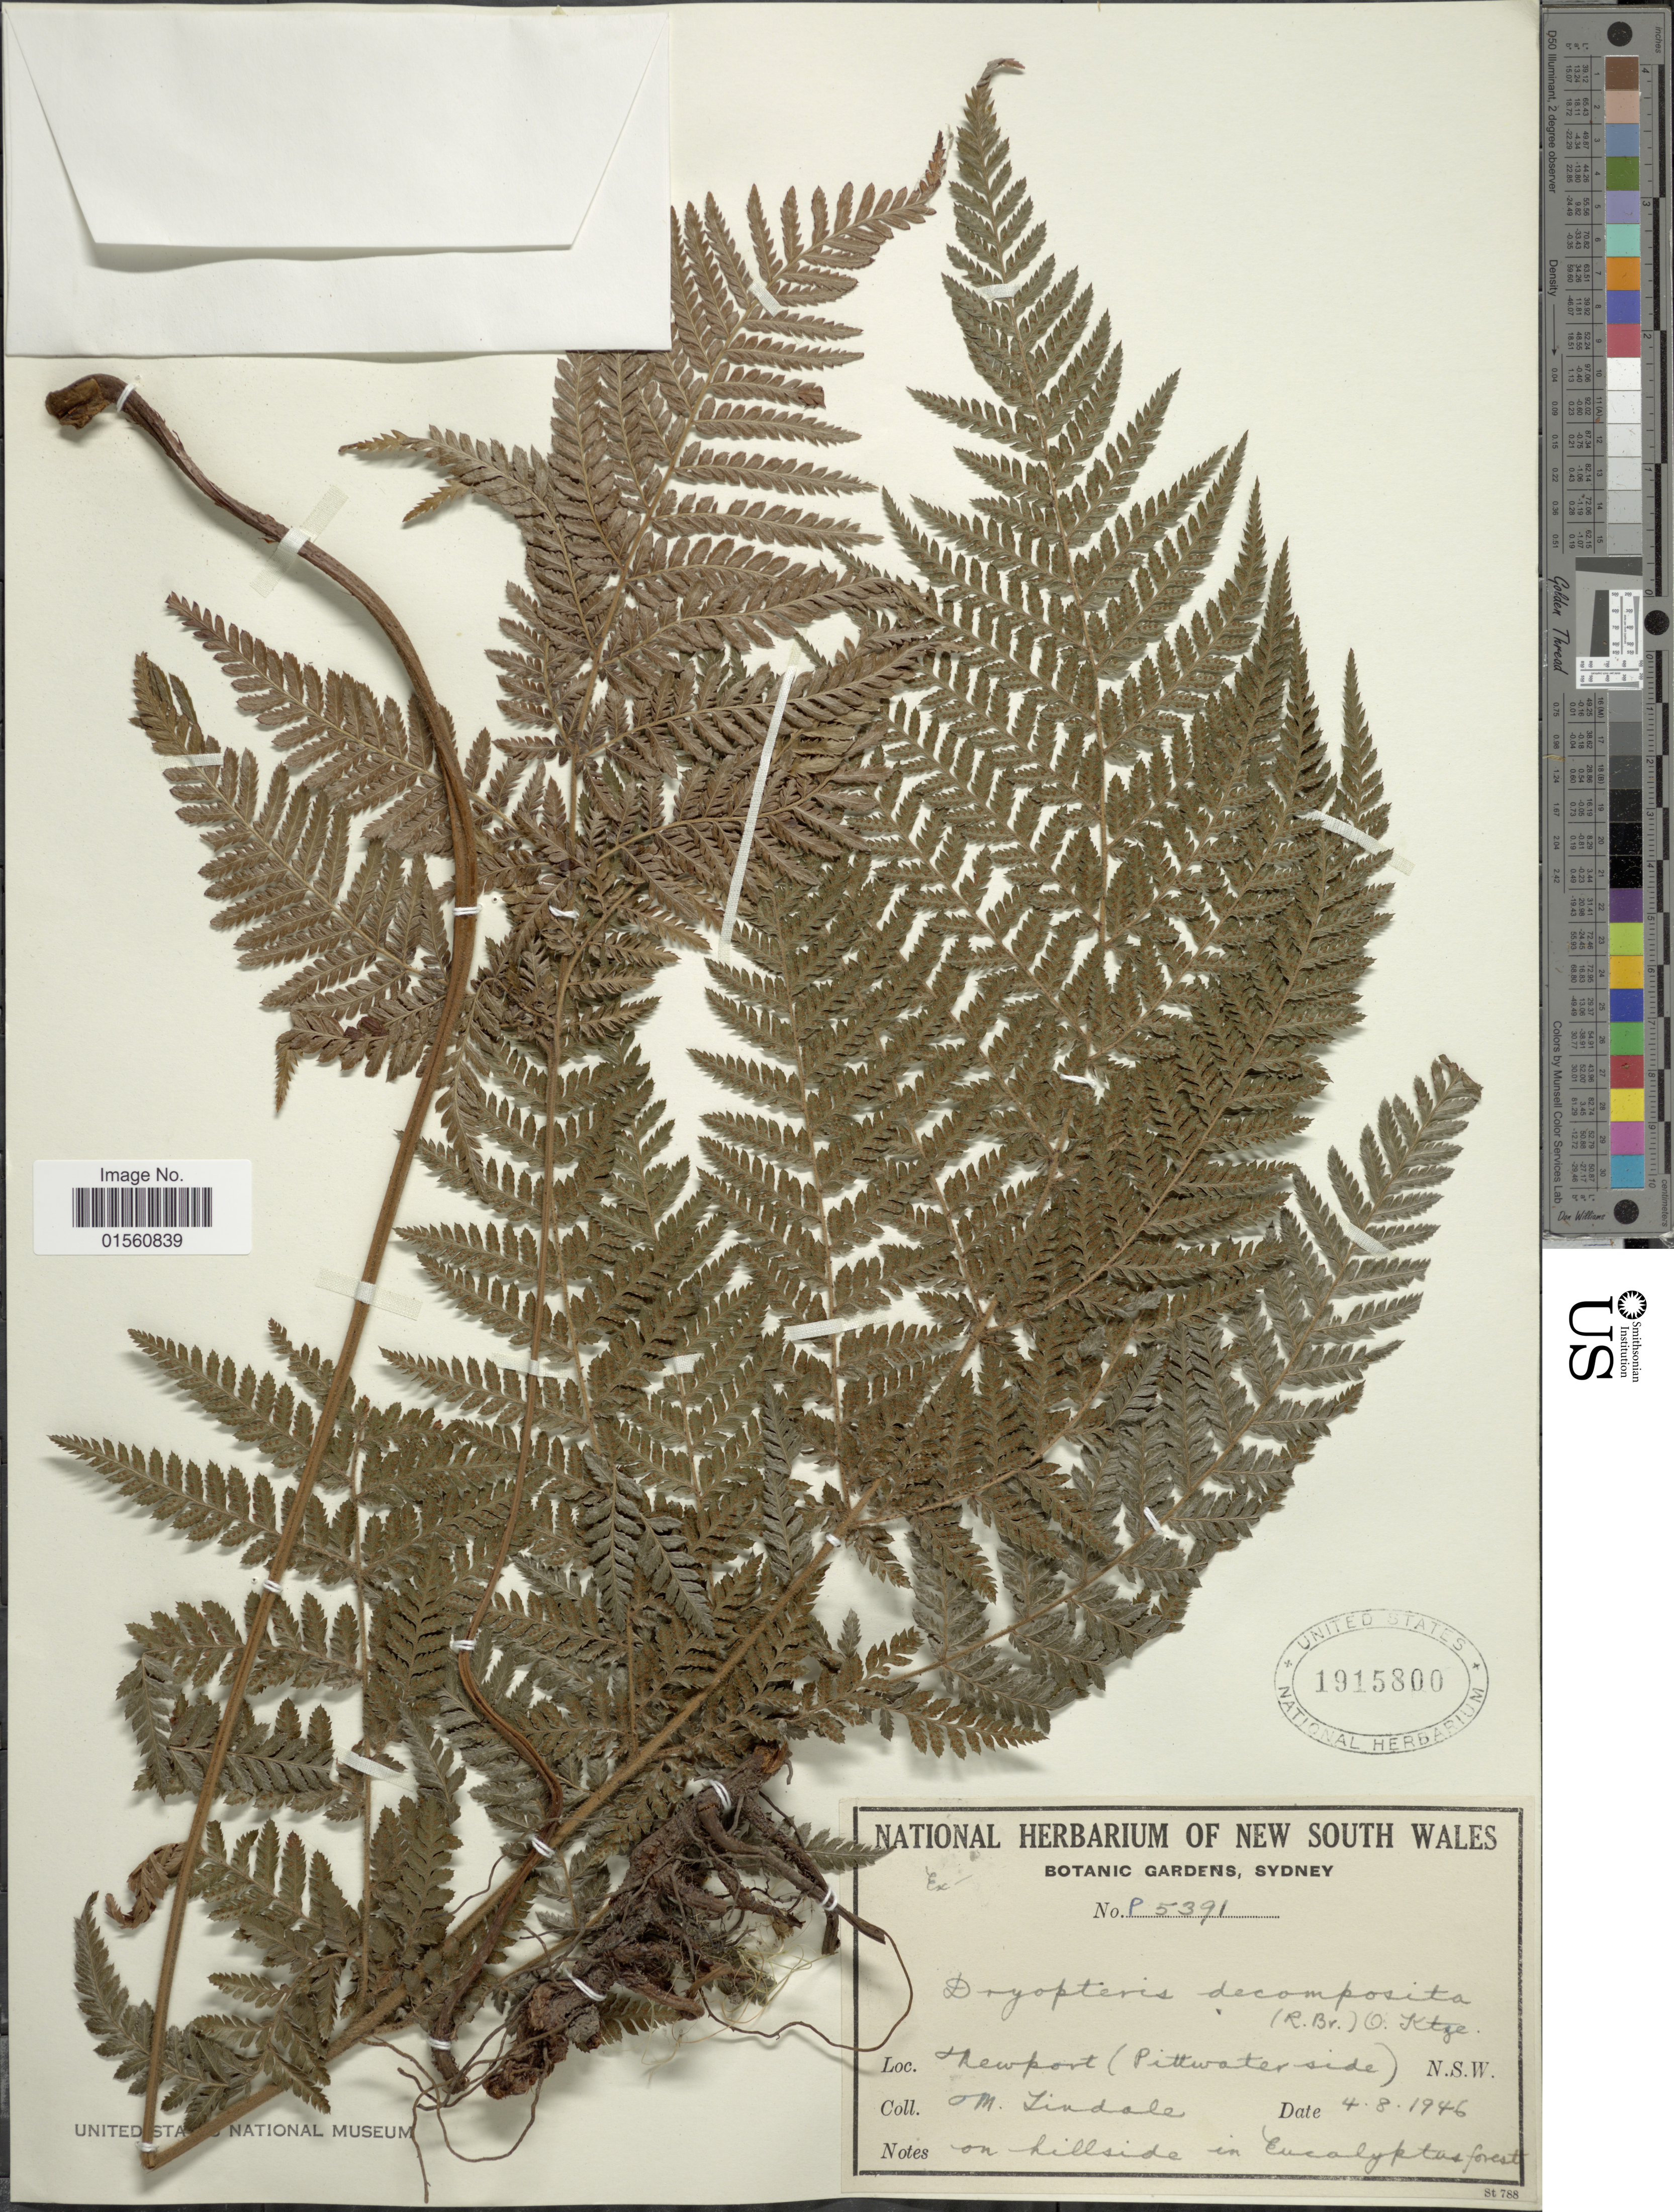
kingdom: Plantae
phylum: Tracheophyta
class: Polypodiopsida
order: Polypodiales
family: Dryopteridaceae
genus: Lastreopsis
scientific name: Lastreopsis decomposita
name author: (R. Br.) Tindale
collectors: M. D. Tindale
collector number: P 5391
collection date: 1946-08-04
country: Australia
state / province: New South Wales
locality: Newport (Pittwaterside)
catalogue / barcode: US 1915800